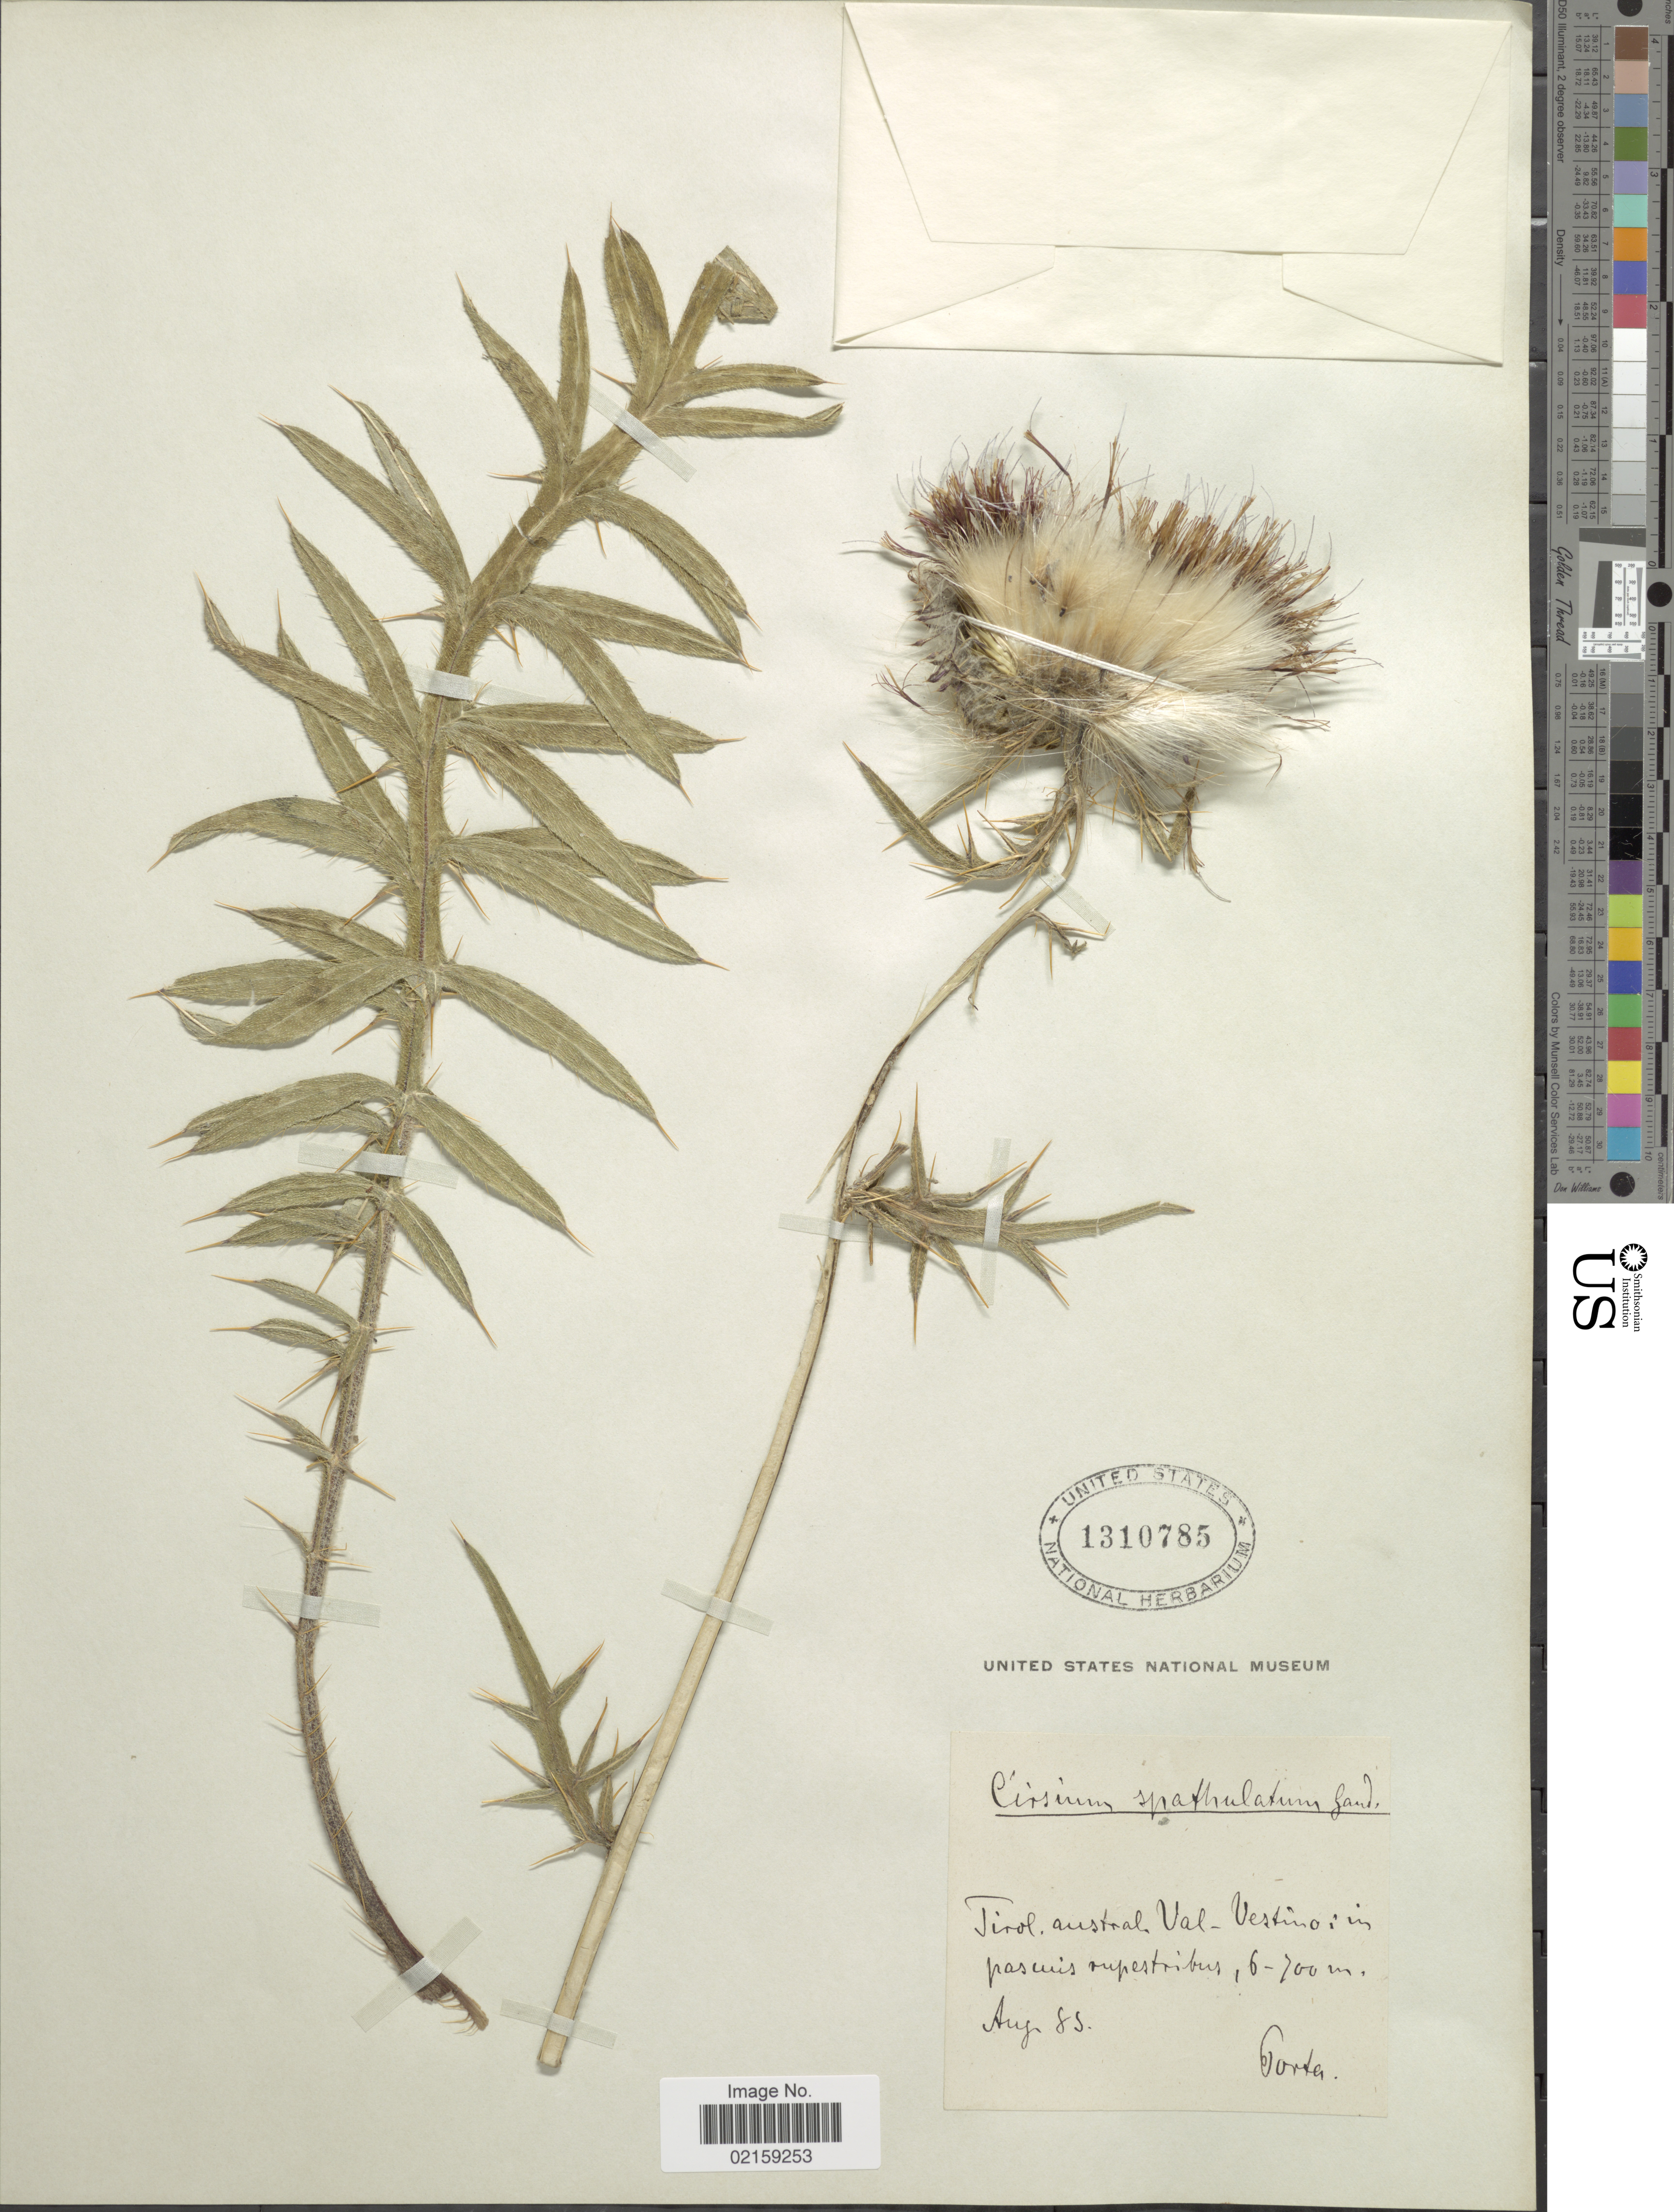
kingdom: Plantae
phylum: Tracheophyta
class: Magnoliopsida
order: Asterales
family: Asteraceae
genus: Cirsium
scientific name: Cirsium spathulatum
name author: (Moretti) Gaudin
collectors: Corta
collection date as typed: Transcribed d/m/y: /8/85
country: Italy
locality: Tirol austral Val-Vestino: in pascuis rupestribus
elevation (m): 600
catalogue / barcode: US 1310785